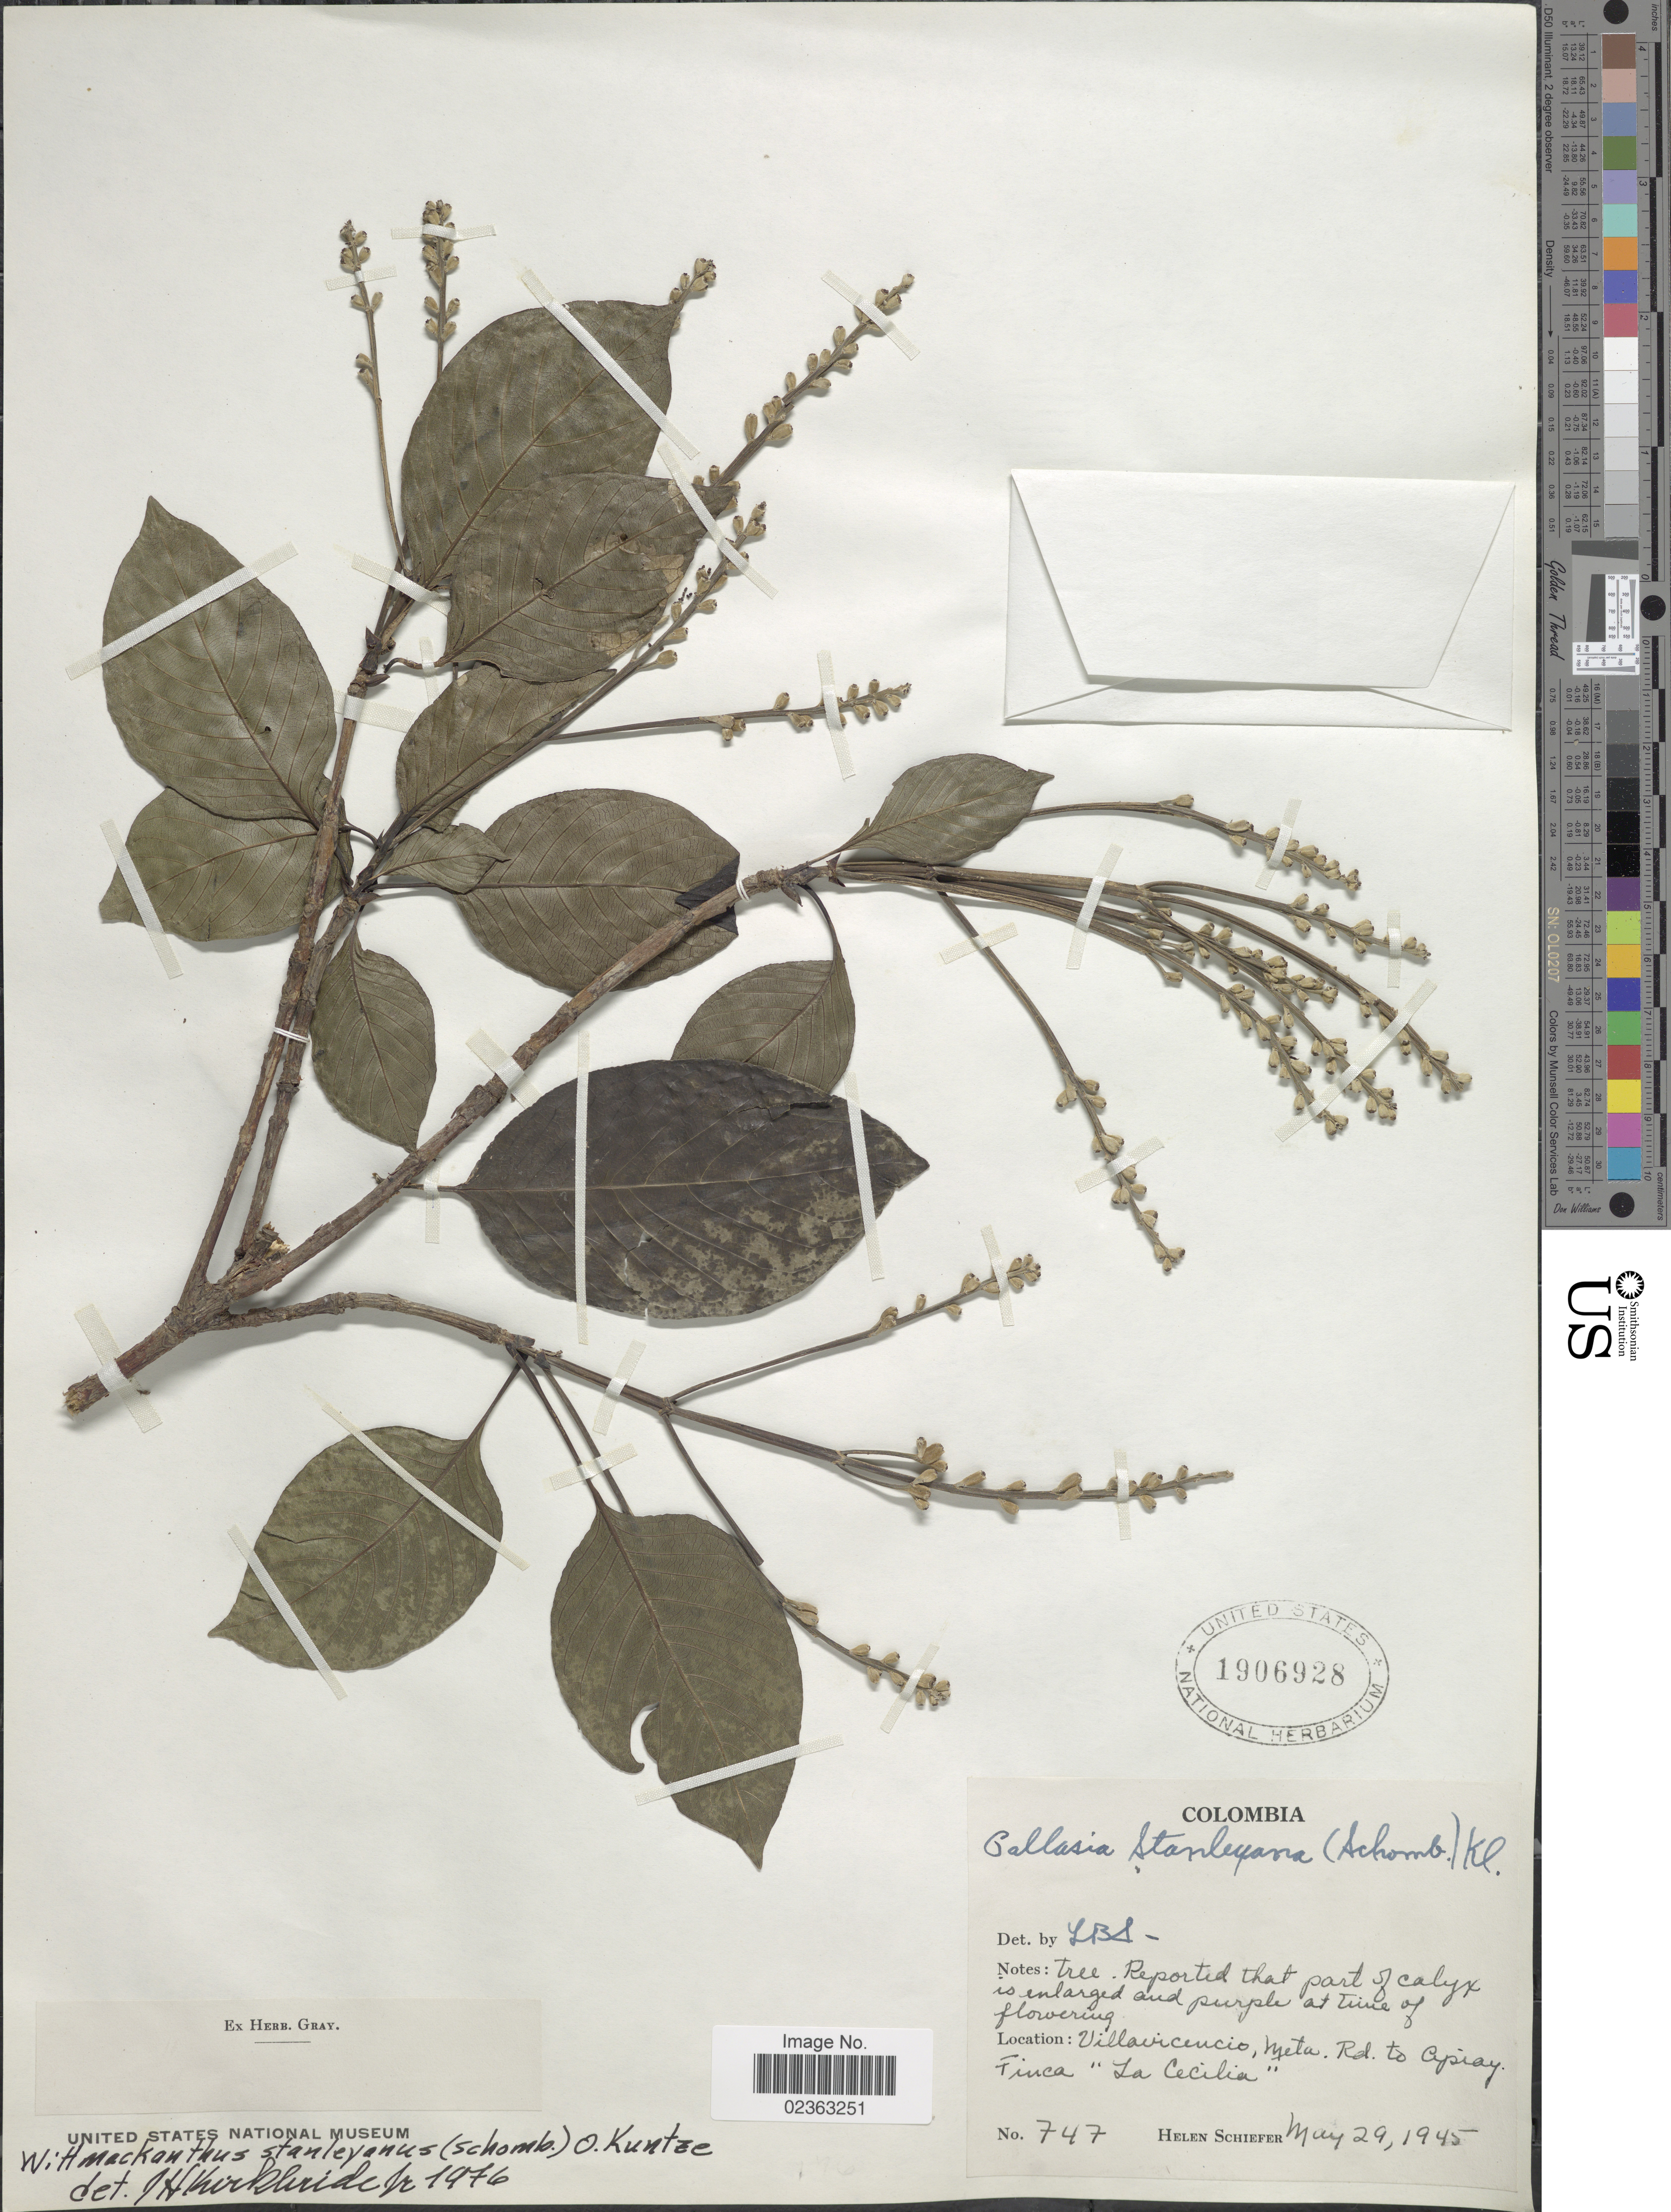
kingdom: Plantae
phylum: Tracheophyta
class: Magnoliopsida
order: Gentianales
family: Rubiaceae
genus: Wittmackanthus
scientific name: Wittmackanthus stanleyanus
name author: (R.H. Schomb.) Kuntze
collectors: H. Schiefer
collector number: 747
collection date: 1945-05-29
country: Colombia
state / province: Meta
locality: Villavicencio, Rd. to Apiay, Finca "La Cecilia"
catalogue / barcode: US 1906928